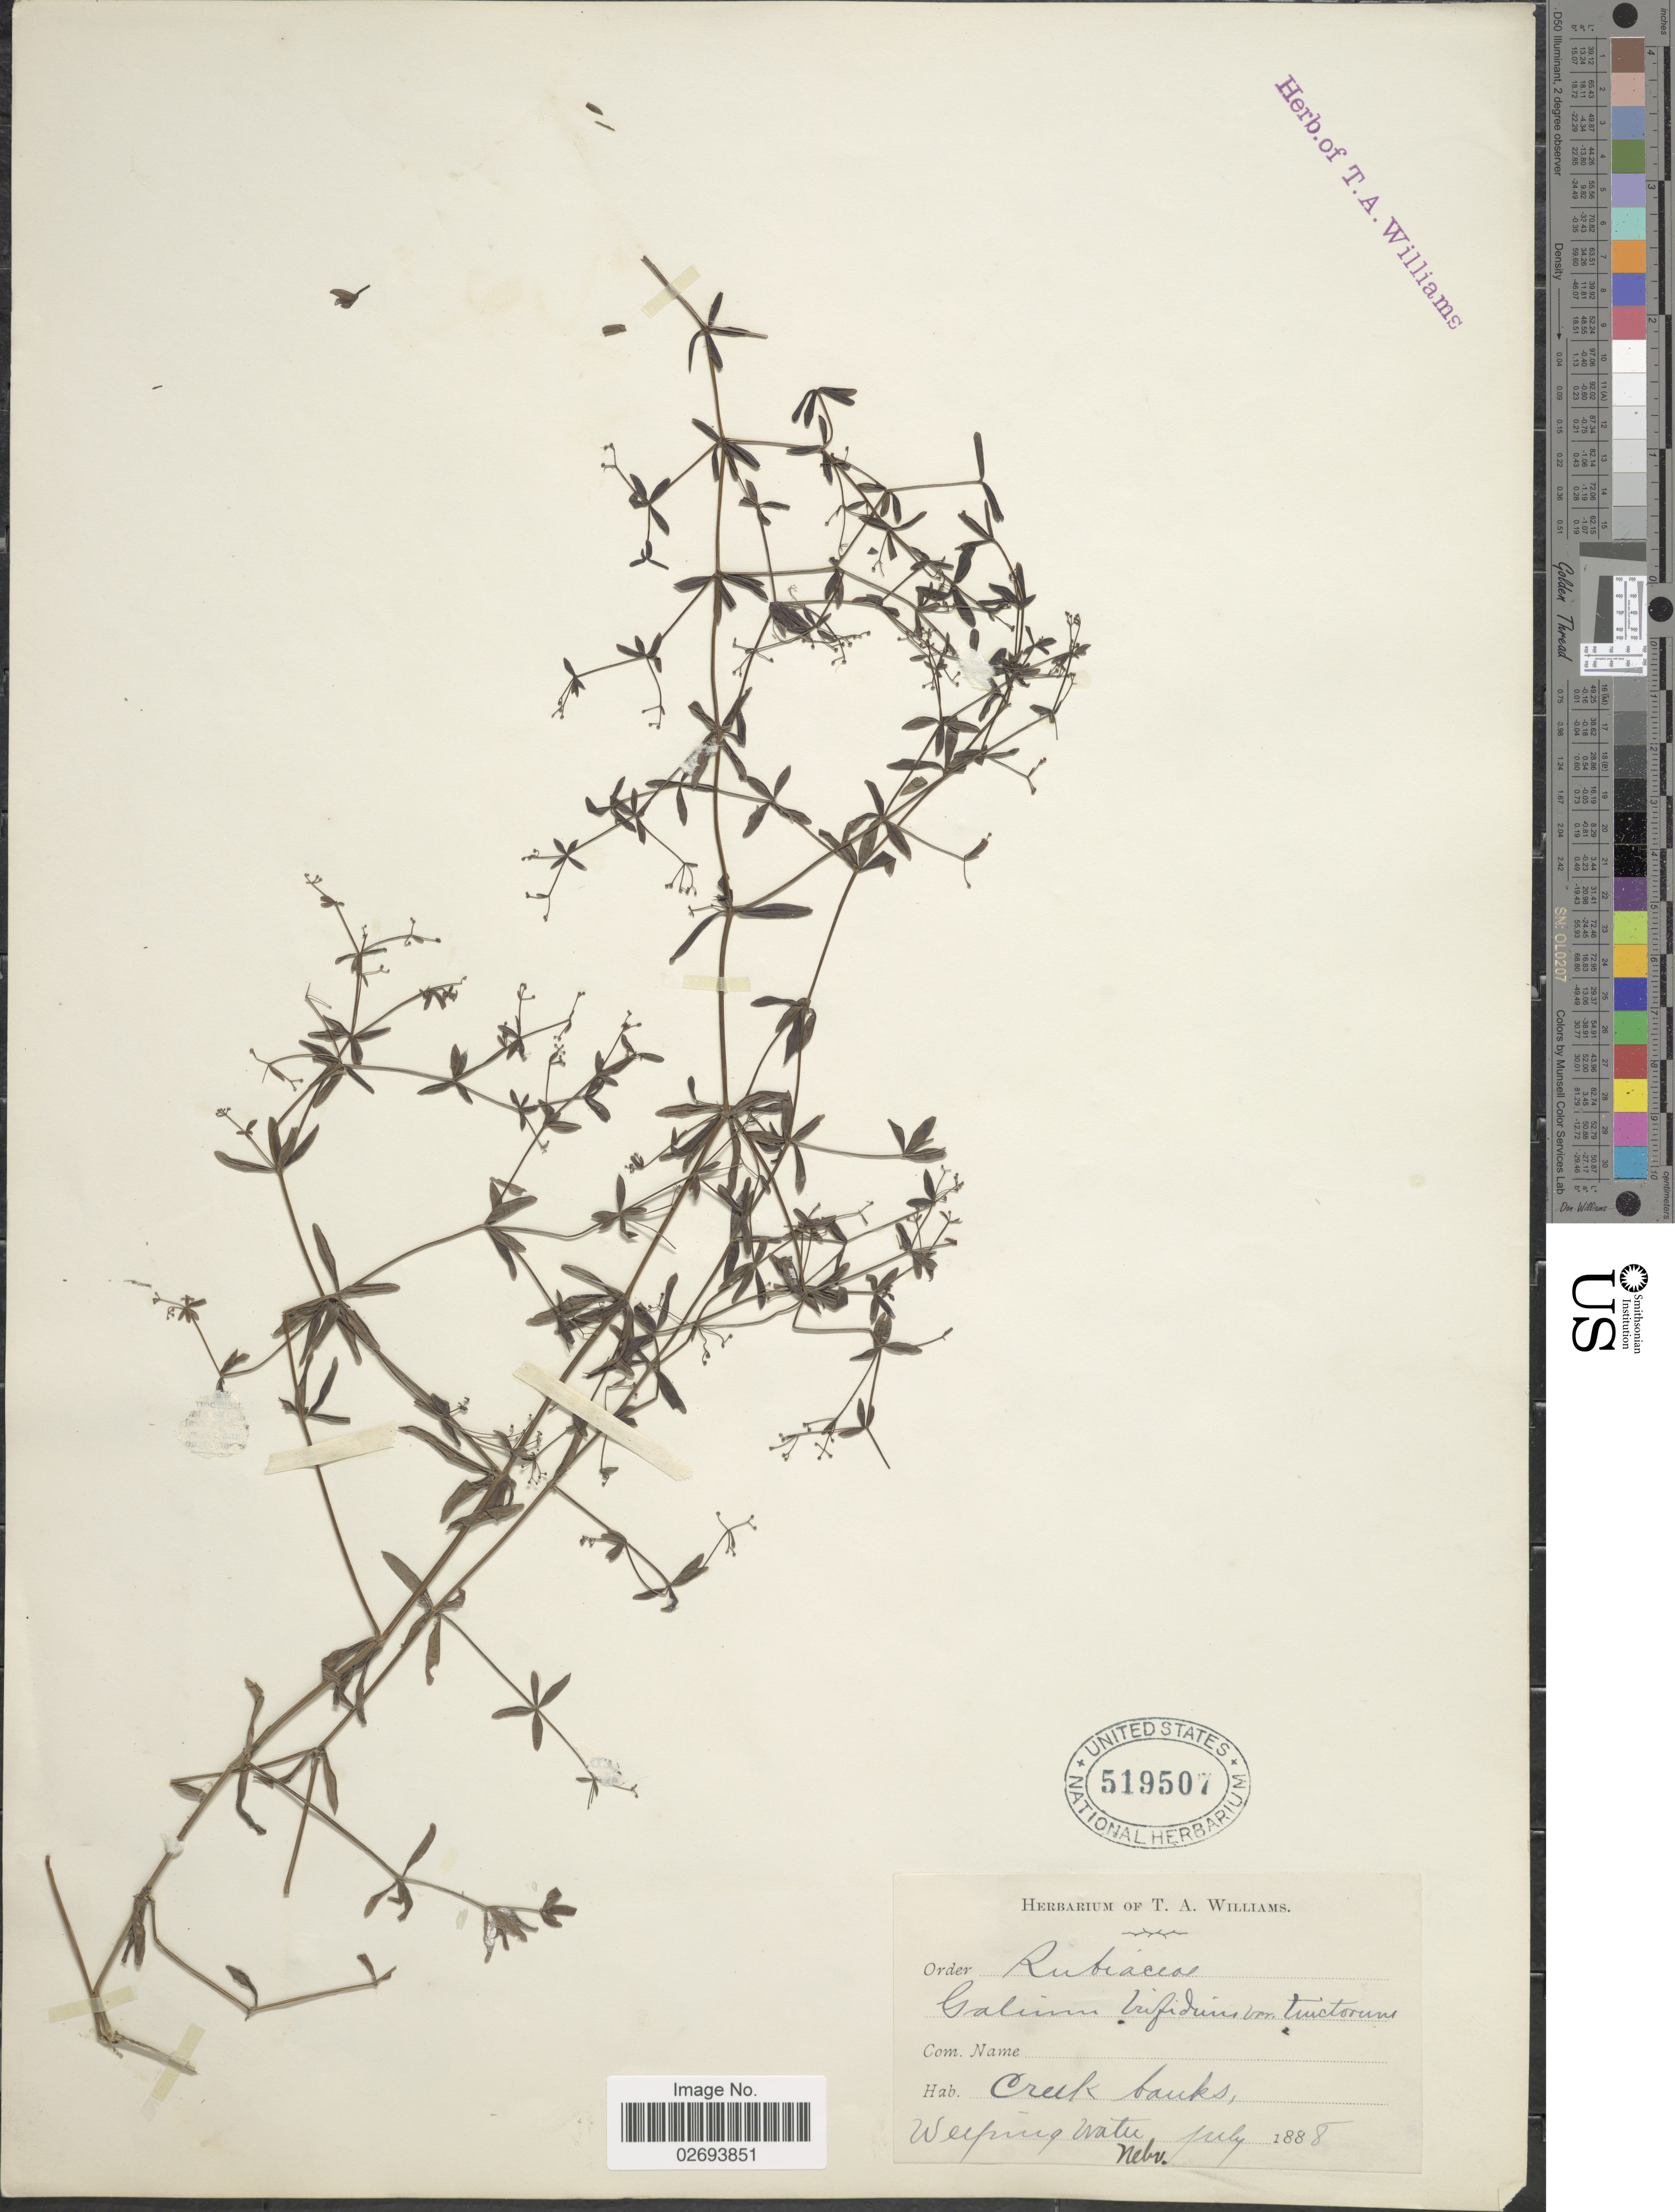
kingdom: Plantae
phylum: Tracheophyta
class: Magnoliopsida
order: Gentianales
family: Rubiaceae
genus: Galium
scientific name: Galium tinctorium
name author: (L.) Scop.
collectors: ex herb. Thos. A. Williams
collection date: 1888-07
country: United States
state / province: Nebraska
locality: Creek banks. Weeping Water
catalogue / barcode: US 519507